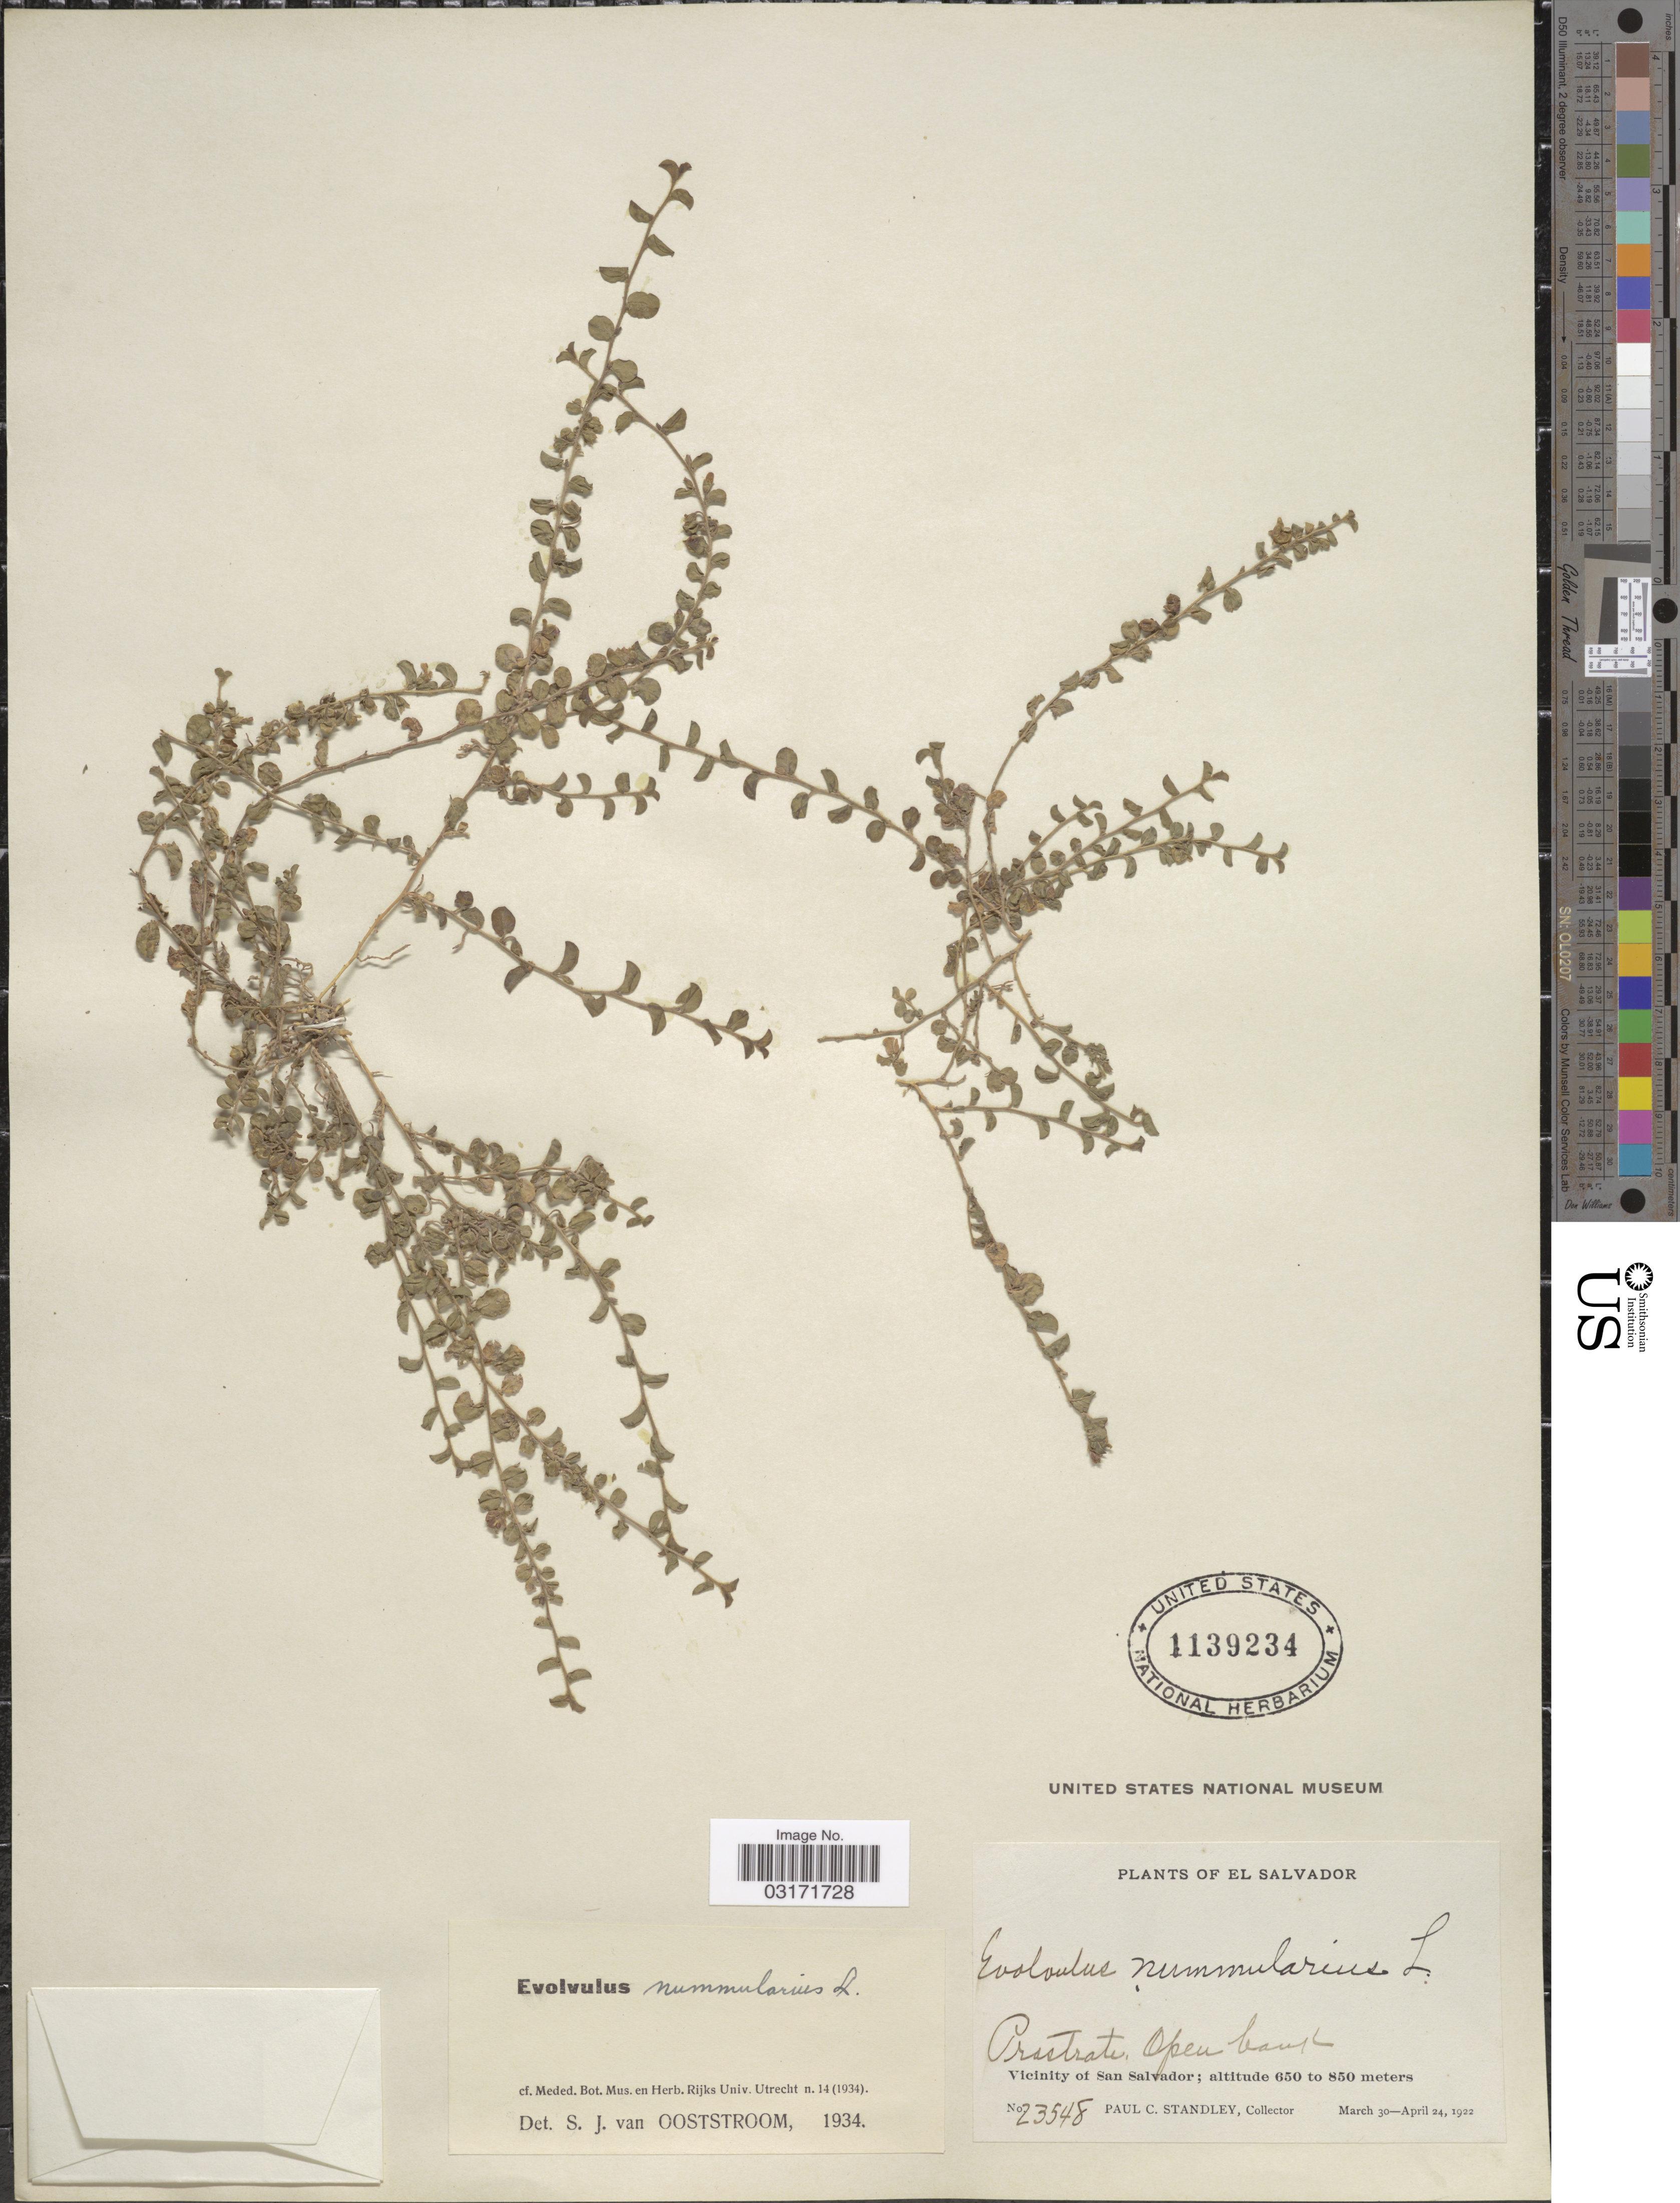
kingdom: Plantae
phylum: Tracheophyta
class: Magnoliopsida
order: Solanales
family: Convolvulaceae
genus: Evolvulus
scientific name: Evolvulus nummularius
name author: (L.) L.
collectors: P. C. Standley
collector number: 23548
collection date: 1922-03-30/1922-04-24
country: El Salvador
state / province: San Salvador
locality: Vicinity of San Salvador.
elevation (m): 650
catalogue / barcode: US 1139234